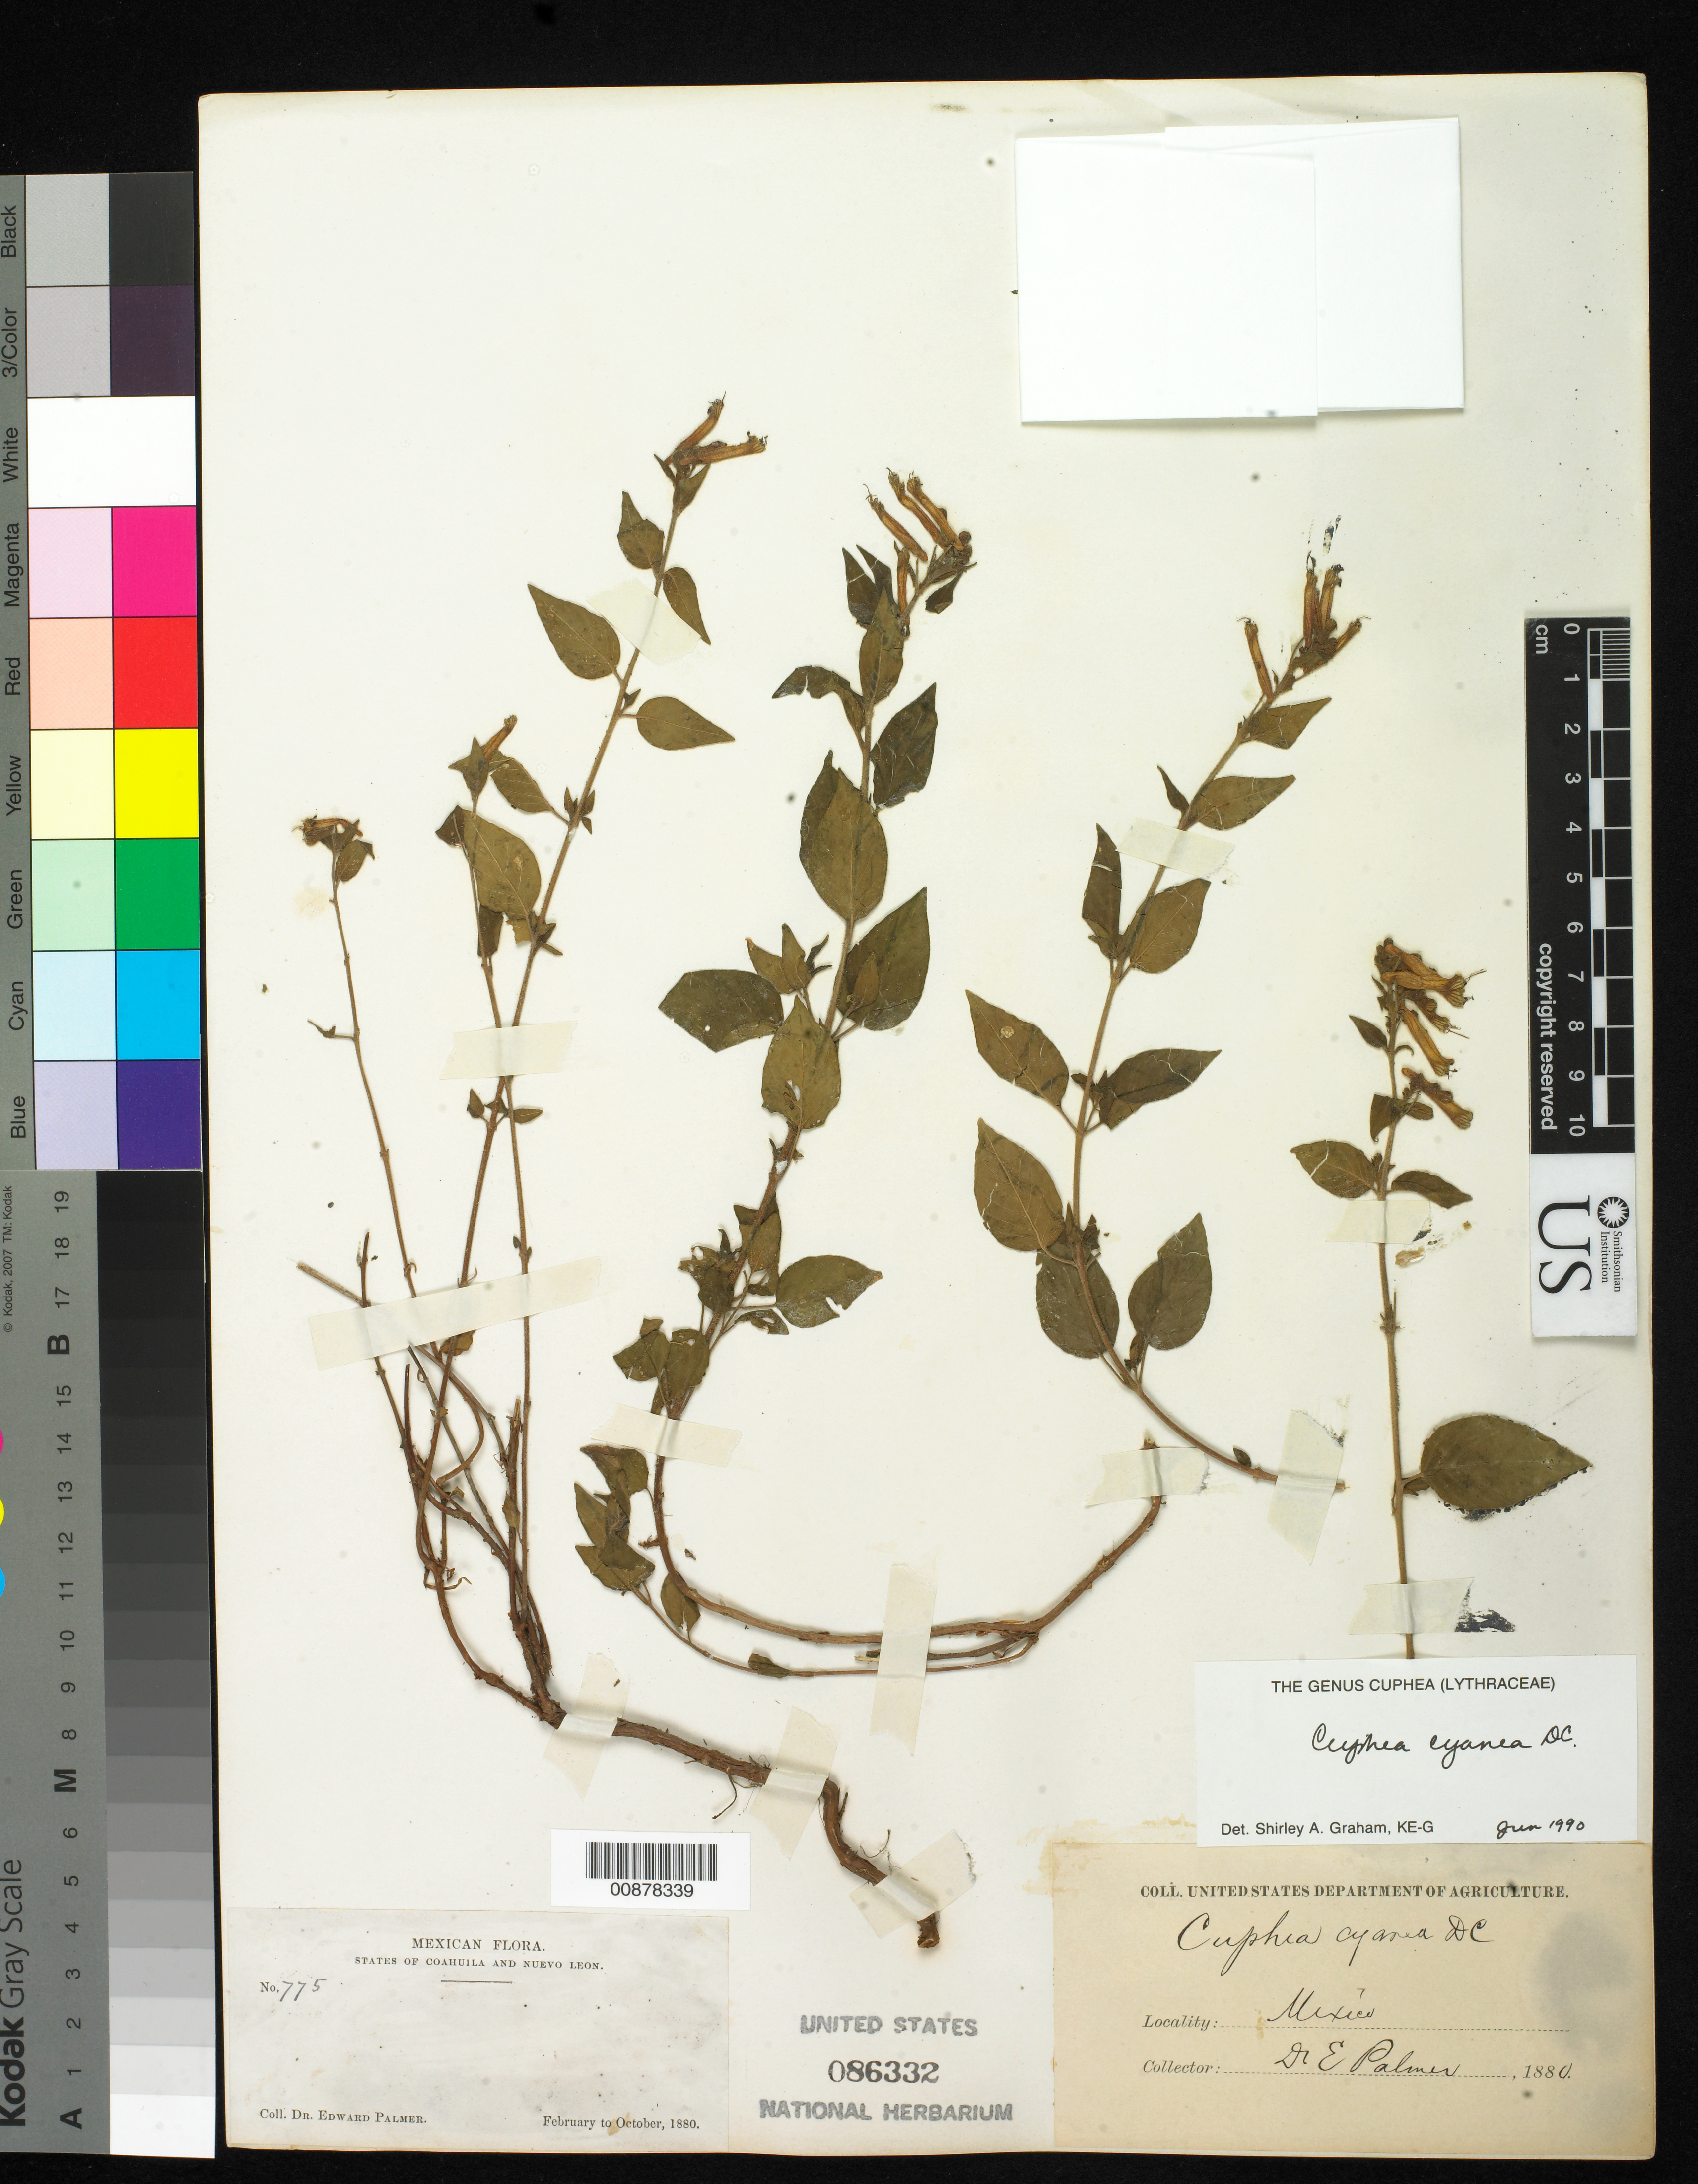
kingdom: Plantae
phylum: Tracheophyta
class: Magnoliopsida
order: Myrtales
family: Lythraceae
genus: Cuphea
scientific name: Cuphea cyanea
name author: DC.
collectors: E. Palmer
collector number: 775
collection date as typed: Feb 1880 to -- Oct 1880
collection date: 1880-02/1880-10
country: Mexico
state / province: Coahuila / Nuevo León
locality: States of Coahuila and Nuevo León.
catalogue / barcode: US 86332